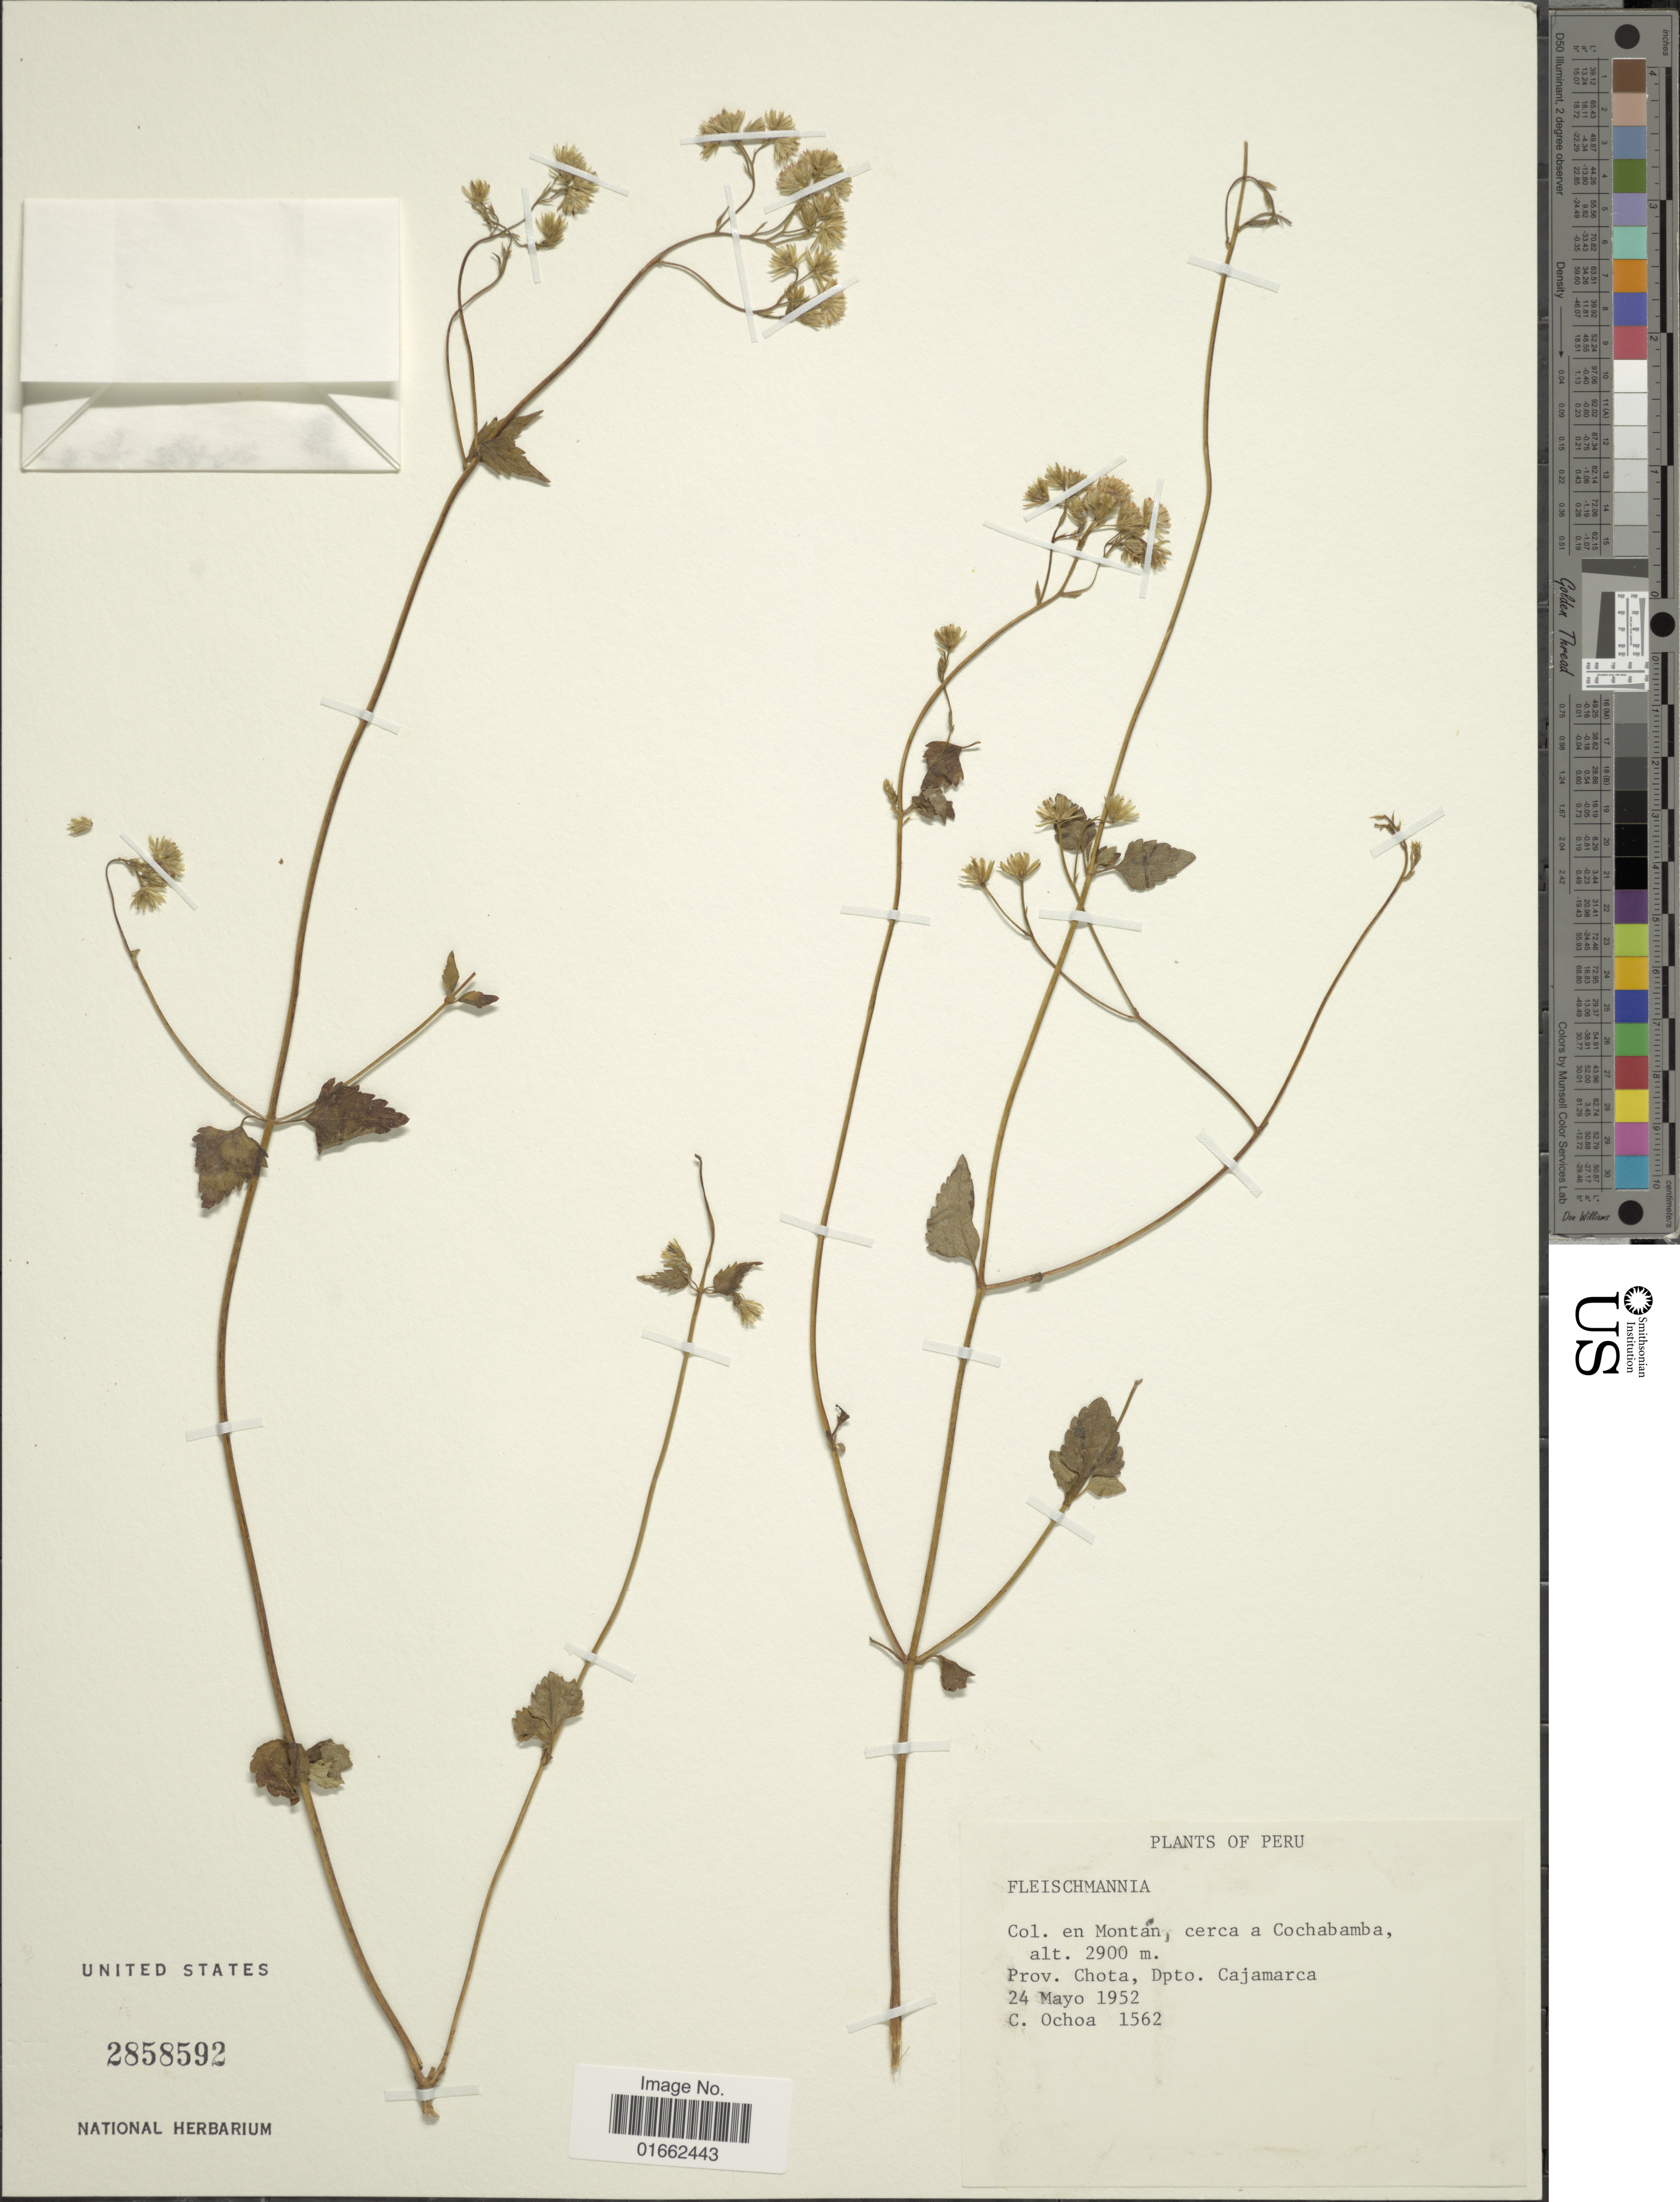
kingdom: Plantae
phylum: Tracheophyta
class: Magnoliopsida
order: Asterales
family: Asteraceae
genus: Fleischmannia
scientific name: Fleischmannia fragilis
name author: (B.L. Rob.) R.M. King & H. Rob.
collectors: C. Ochoa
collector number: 1562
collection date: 1952-05-24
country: Peru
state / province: Cajamarca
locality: Col. en Montán, cerca a Cochabamba. Prov. Chota, Dpto. Cajamarca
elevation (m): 2900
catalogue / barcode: US 2858592